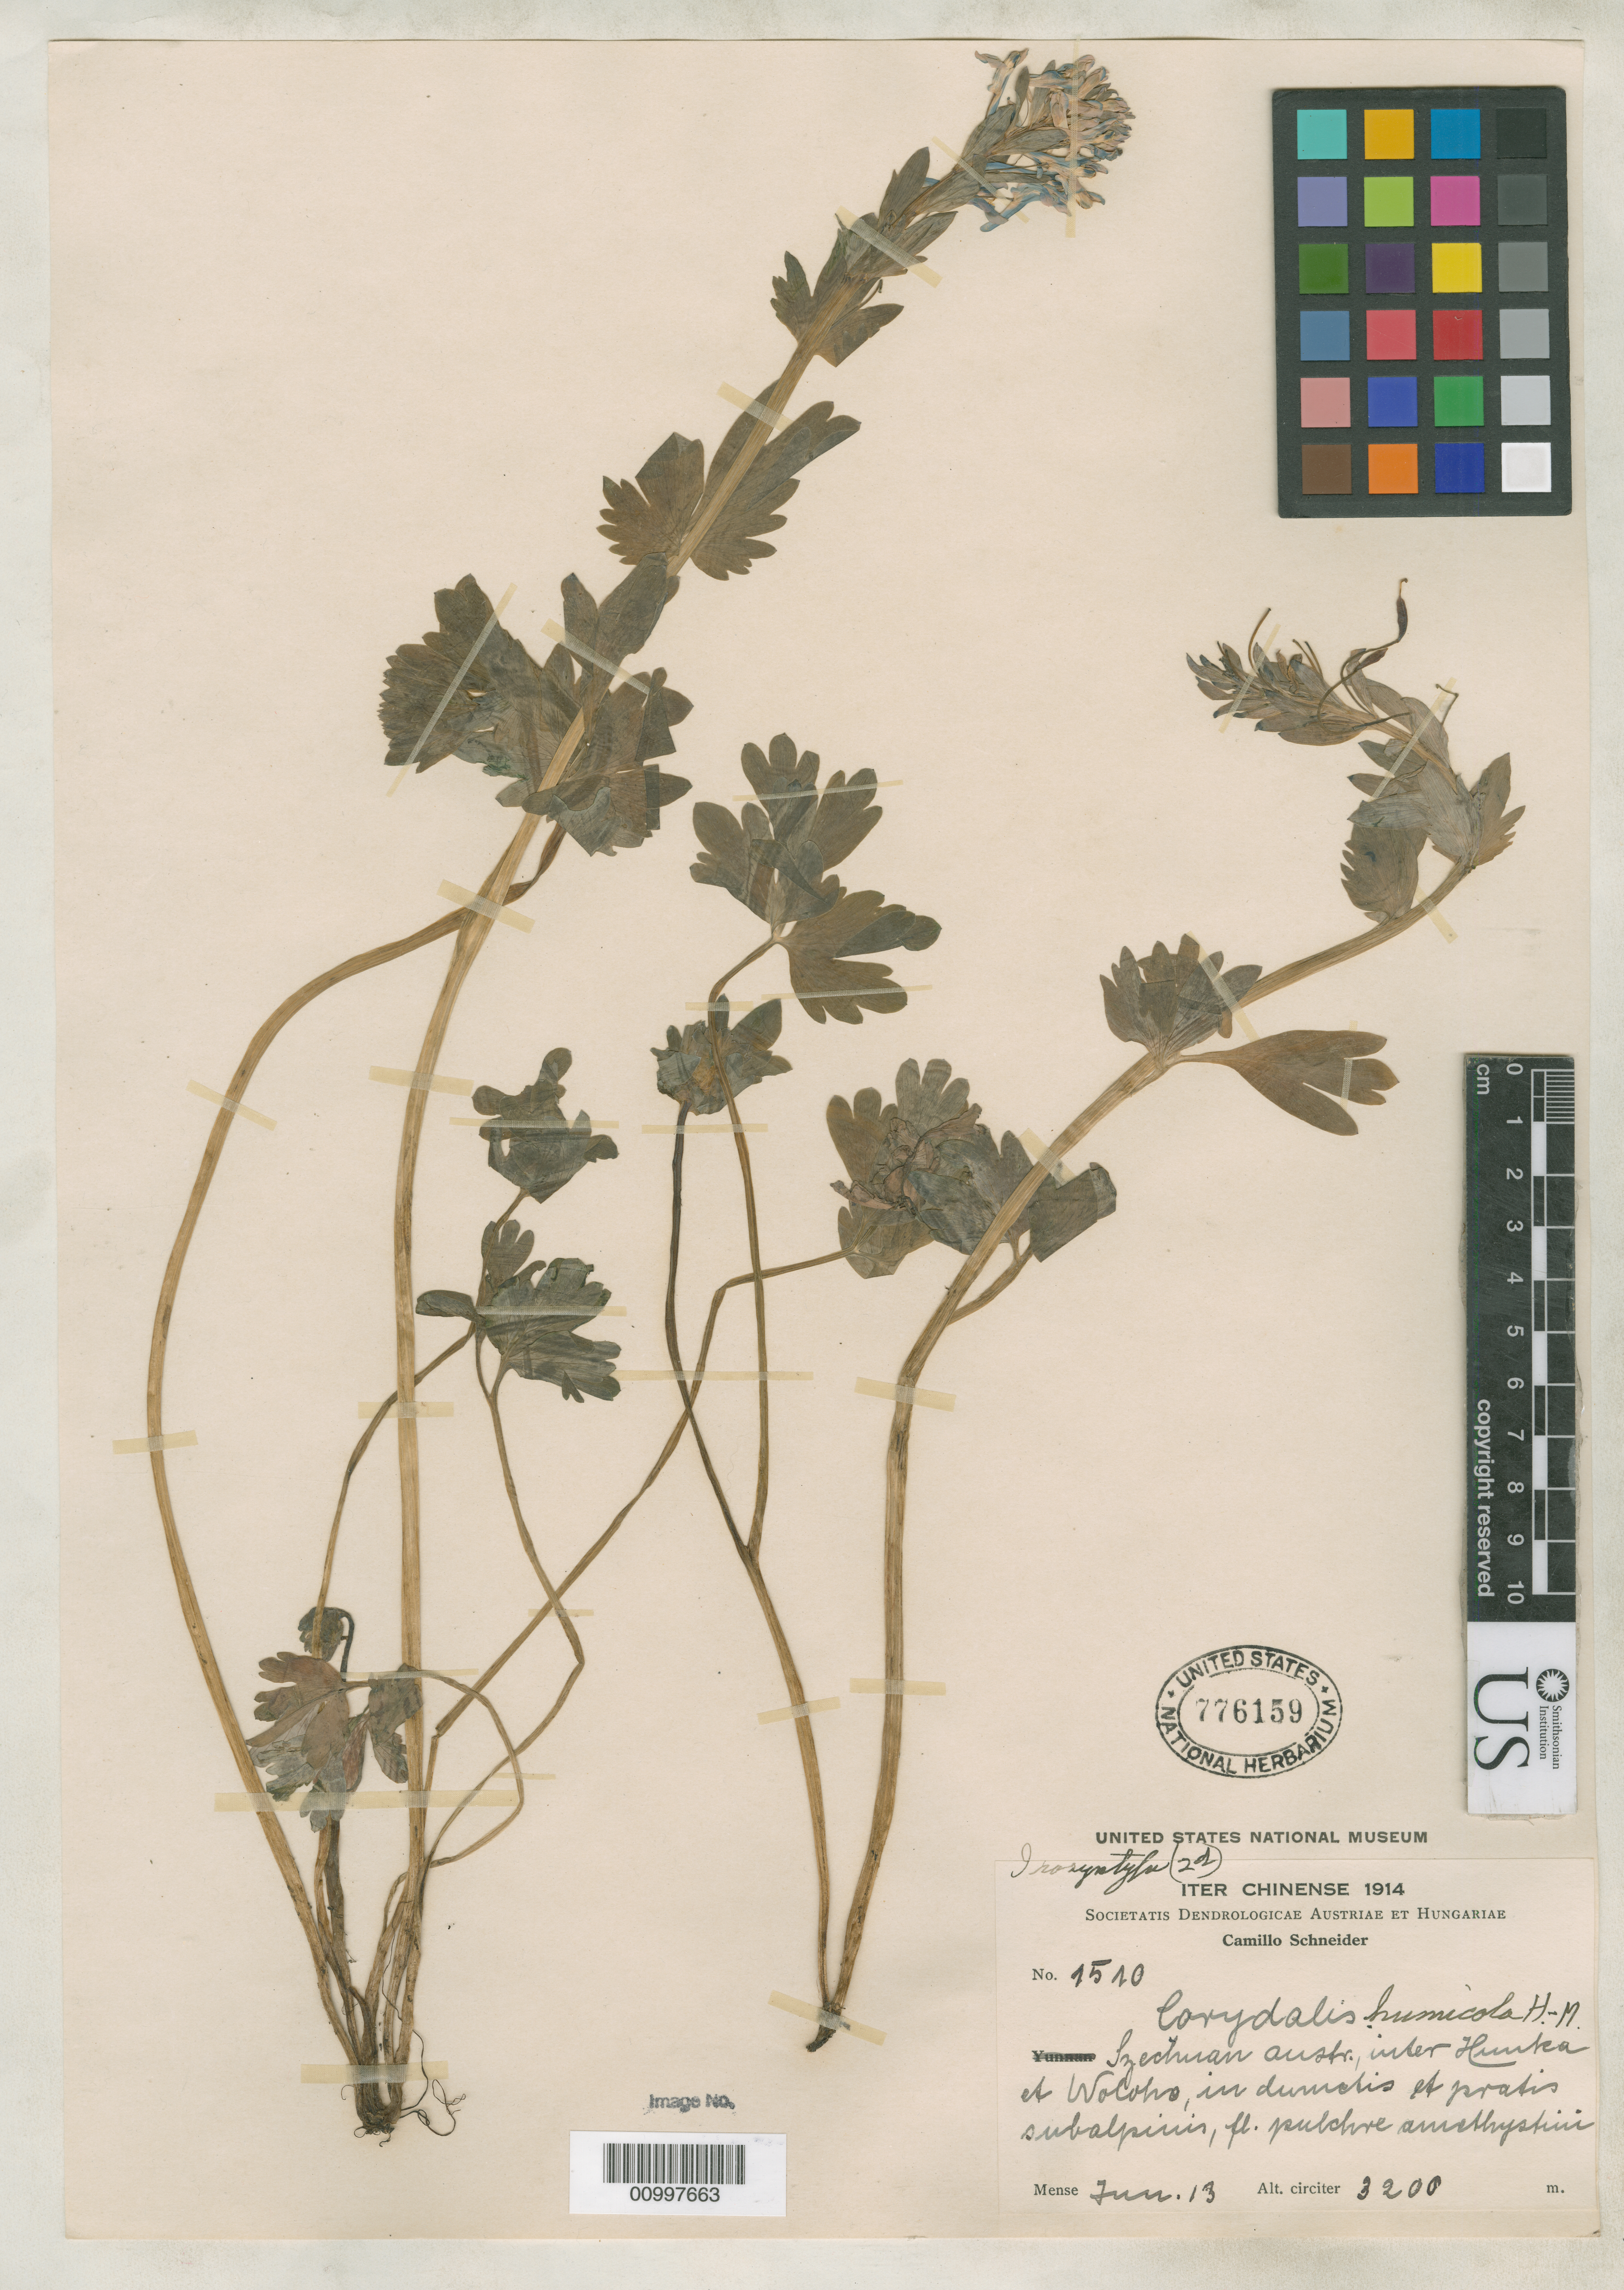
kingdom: Plantae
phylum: Tracheophyta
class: Magnoliopsida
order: Ranunculales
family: Papaveraceae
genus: Corydalis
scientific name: Corydalis humicola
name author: Hand.-Mazz.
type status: Isosyntype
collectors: C. Schneider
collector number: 1510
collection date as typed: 13 Jun 1914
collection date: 1914-06-13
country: China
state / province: Sichuan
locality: Szechuan austr., inter Hunka et Woloho, in dumetis et pratis subalpinis.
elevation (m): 3200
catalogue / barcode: US 776159